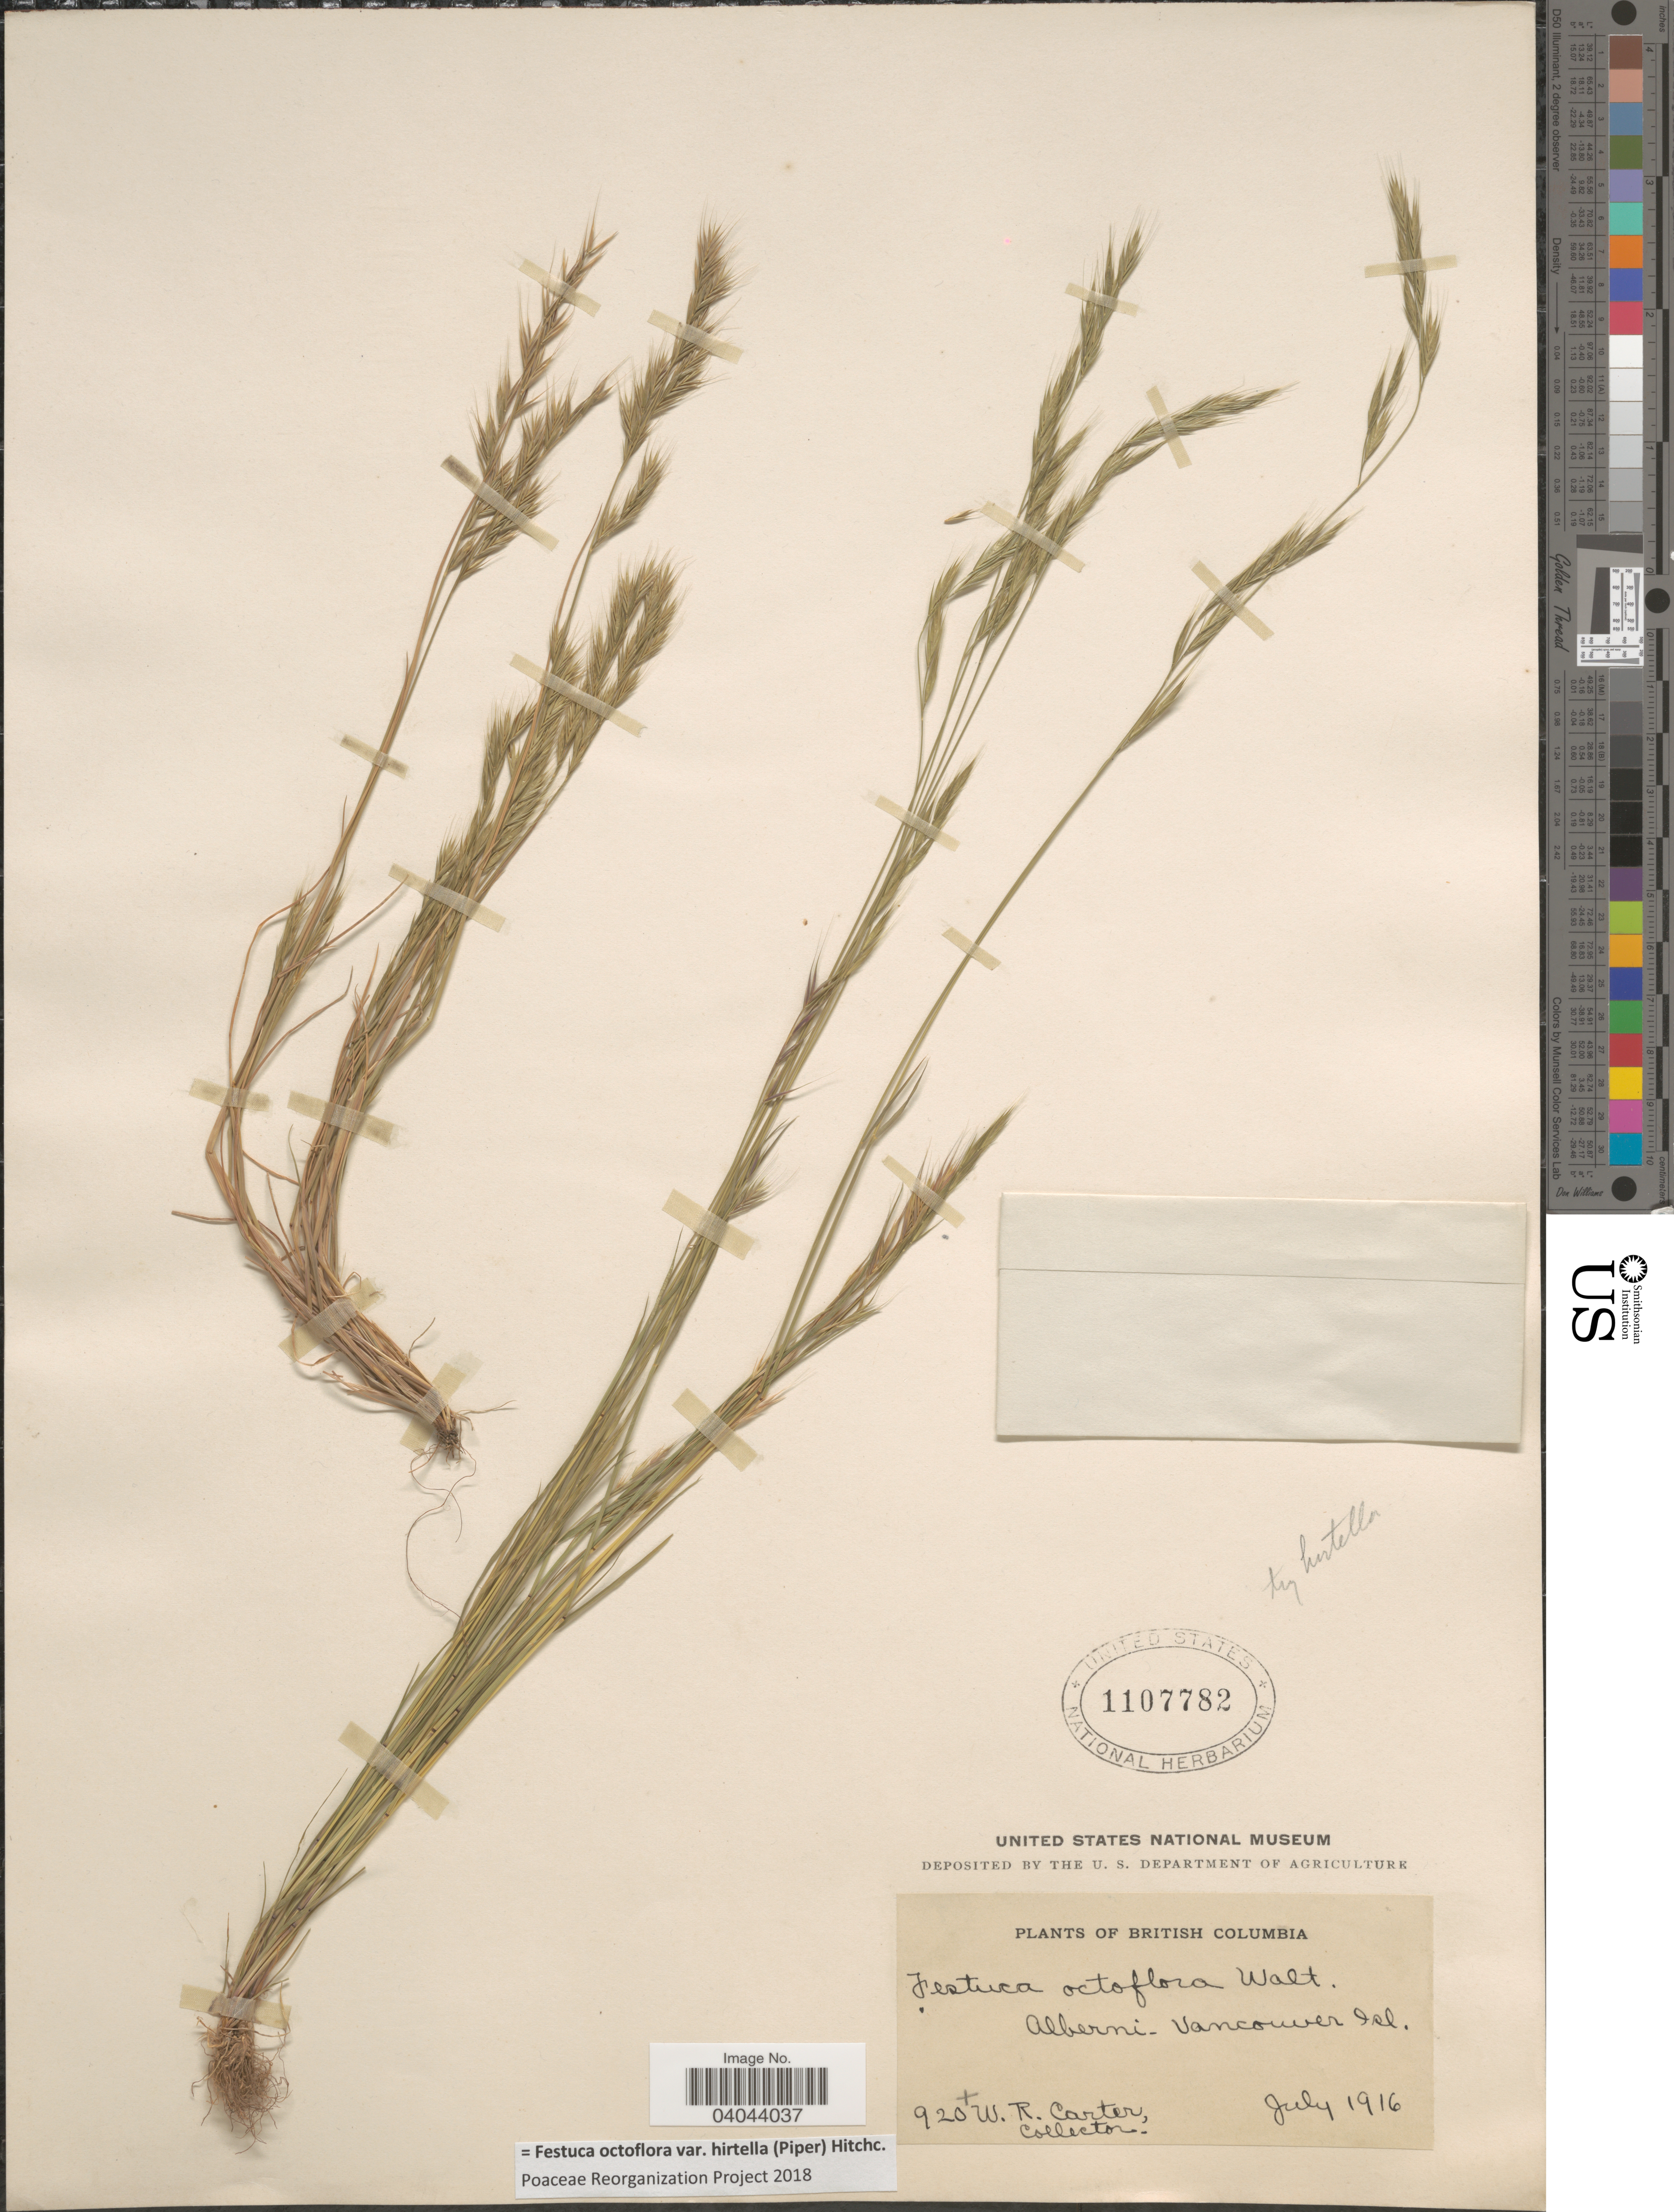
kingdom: Plantae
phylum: Tracheophyta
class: Liliopsida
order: Poales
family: Poaceae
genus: Festuca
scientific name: Festuca octoflora var. hirtella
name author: Piper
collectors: W. R. Carter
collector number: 920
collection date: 1916-07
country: Canada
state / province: British Columbia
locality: Alberni-Vancouver Isl.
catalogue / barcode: US 1107782